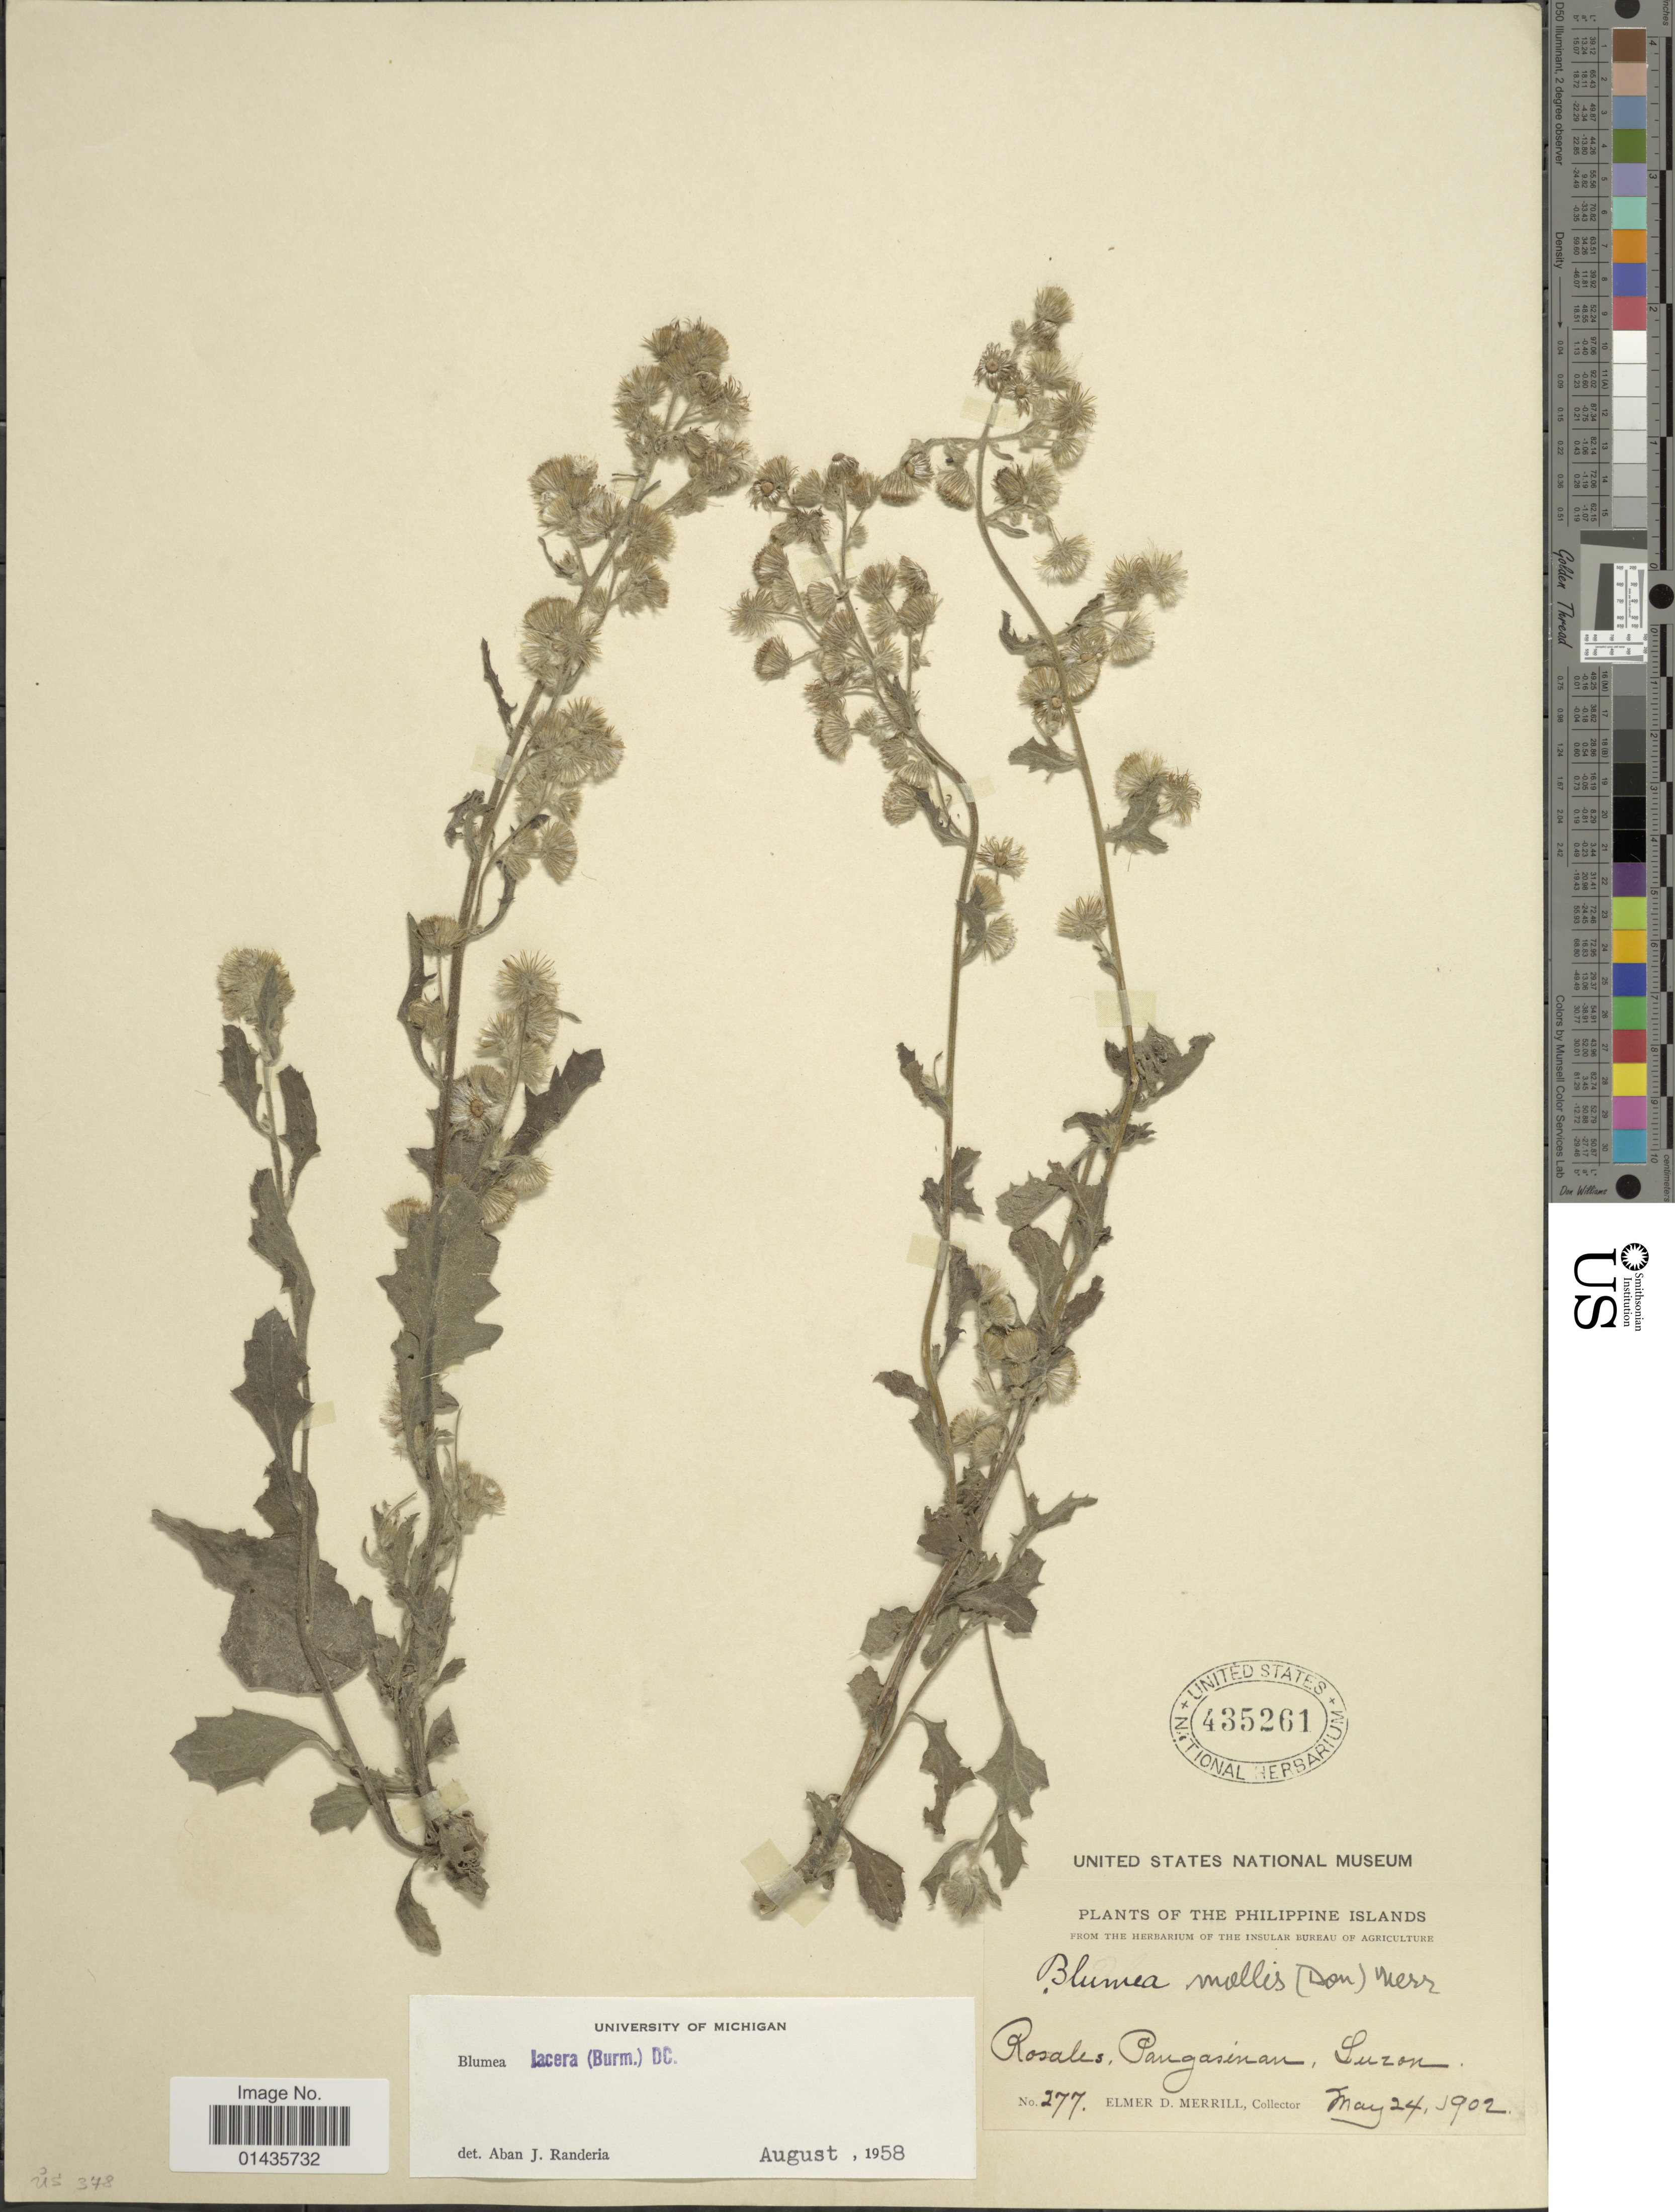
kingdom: Plantae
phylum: Tracheophyta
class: Magnoliopsida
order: Asterales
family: Asteraceae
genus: Blumea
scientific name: Blumea lacera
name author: (Roxb.) DC.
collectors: E. D. Merrill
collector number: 277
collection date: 1902-05-24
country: Philippines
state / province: Ilocos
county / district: Pangasinan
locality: Rosales, Luzon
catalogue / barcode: US 435261